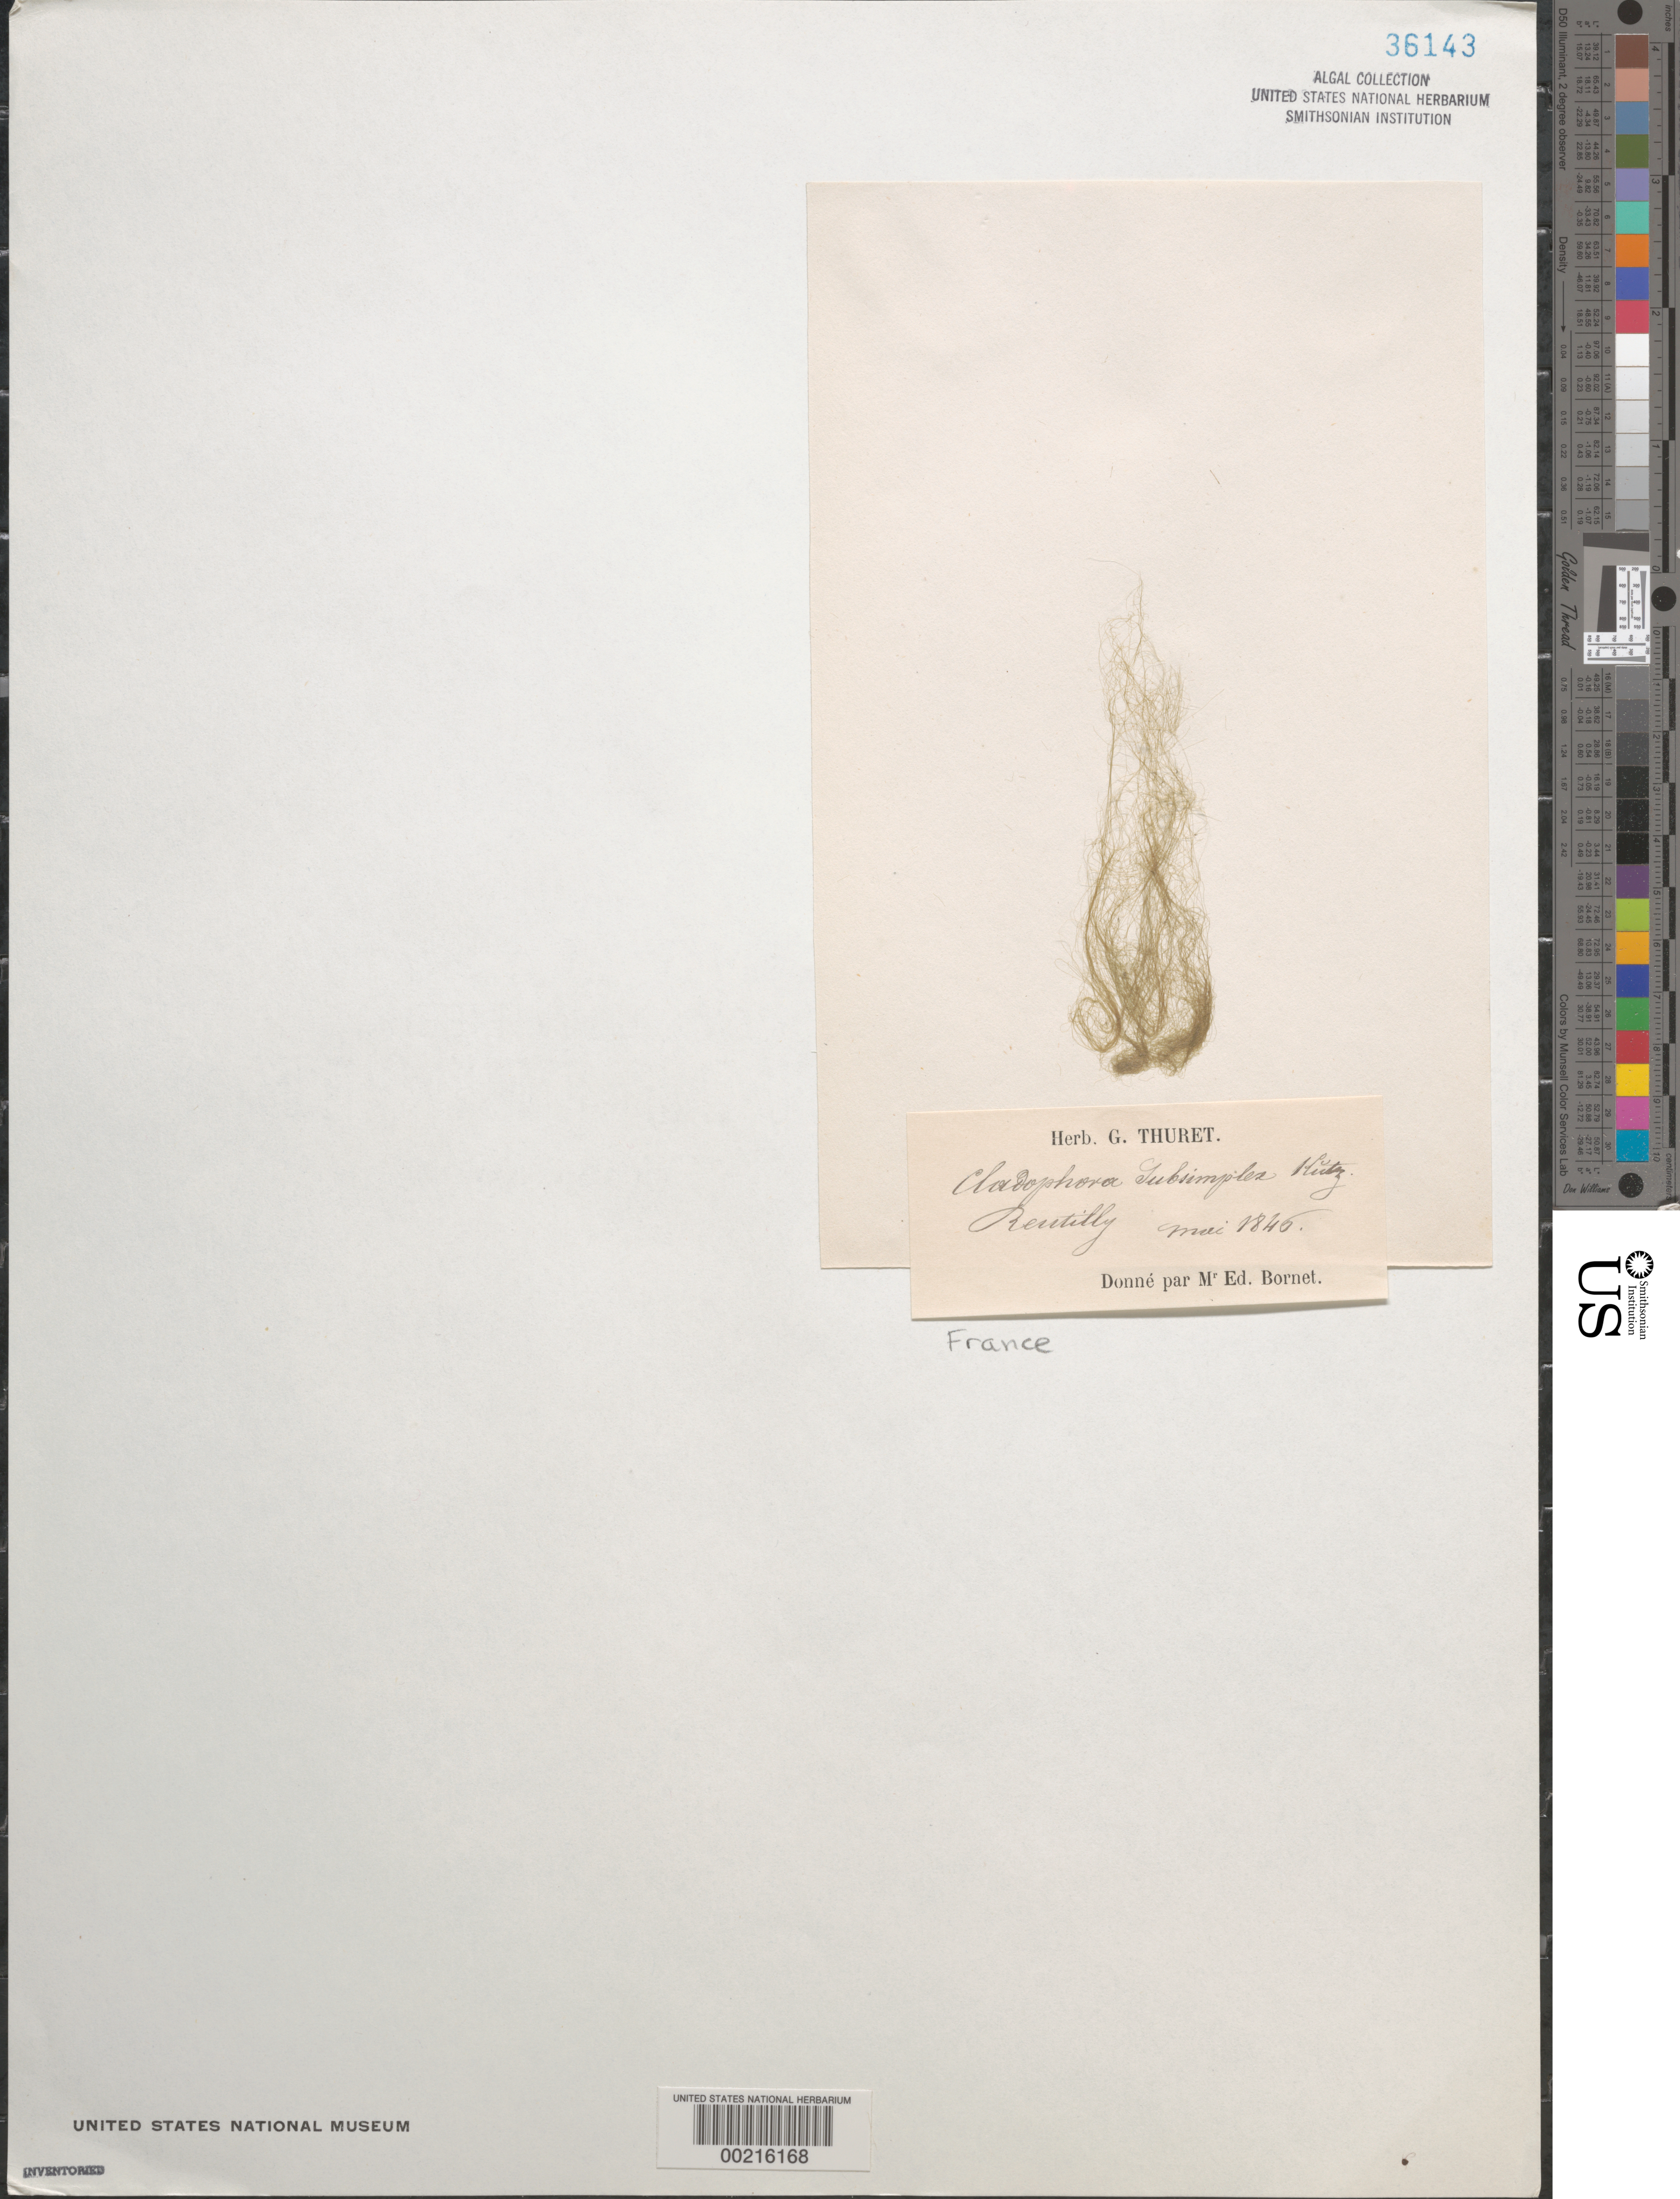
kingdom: Plantae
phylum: Chlorophyta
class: Ulvophyceae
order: Cladophorales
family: Cladophoraceae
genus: Cladophora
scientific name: Cladophora subsimplex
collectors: Thuret, G. (herbarium)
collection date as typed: May 1845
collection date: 1845-05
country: France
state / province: Île-de-france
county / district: Seine-et-marne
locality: Rentilly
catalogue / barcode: US 36143